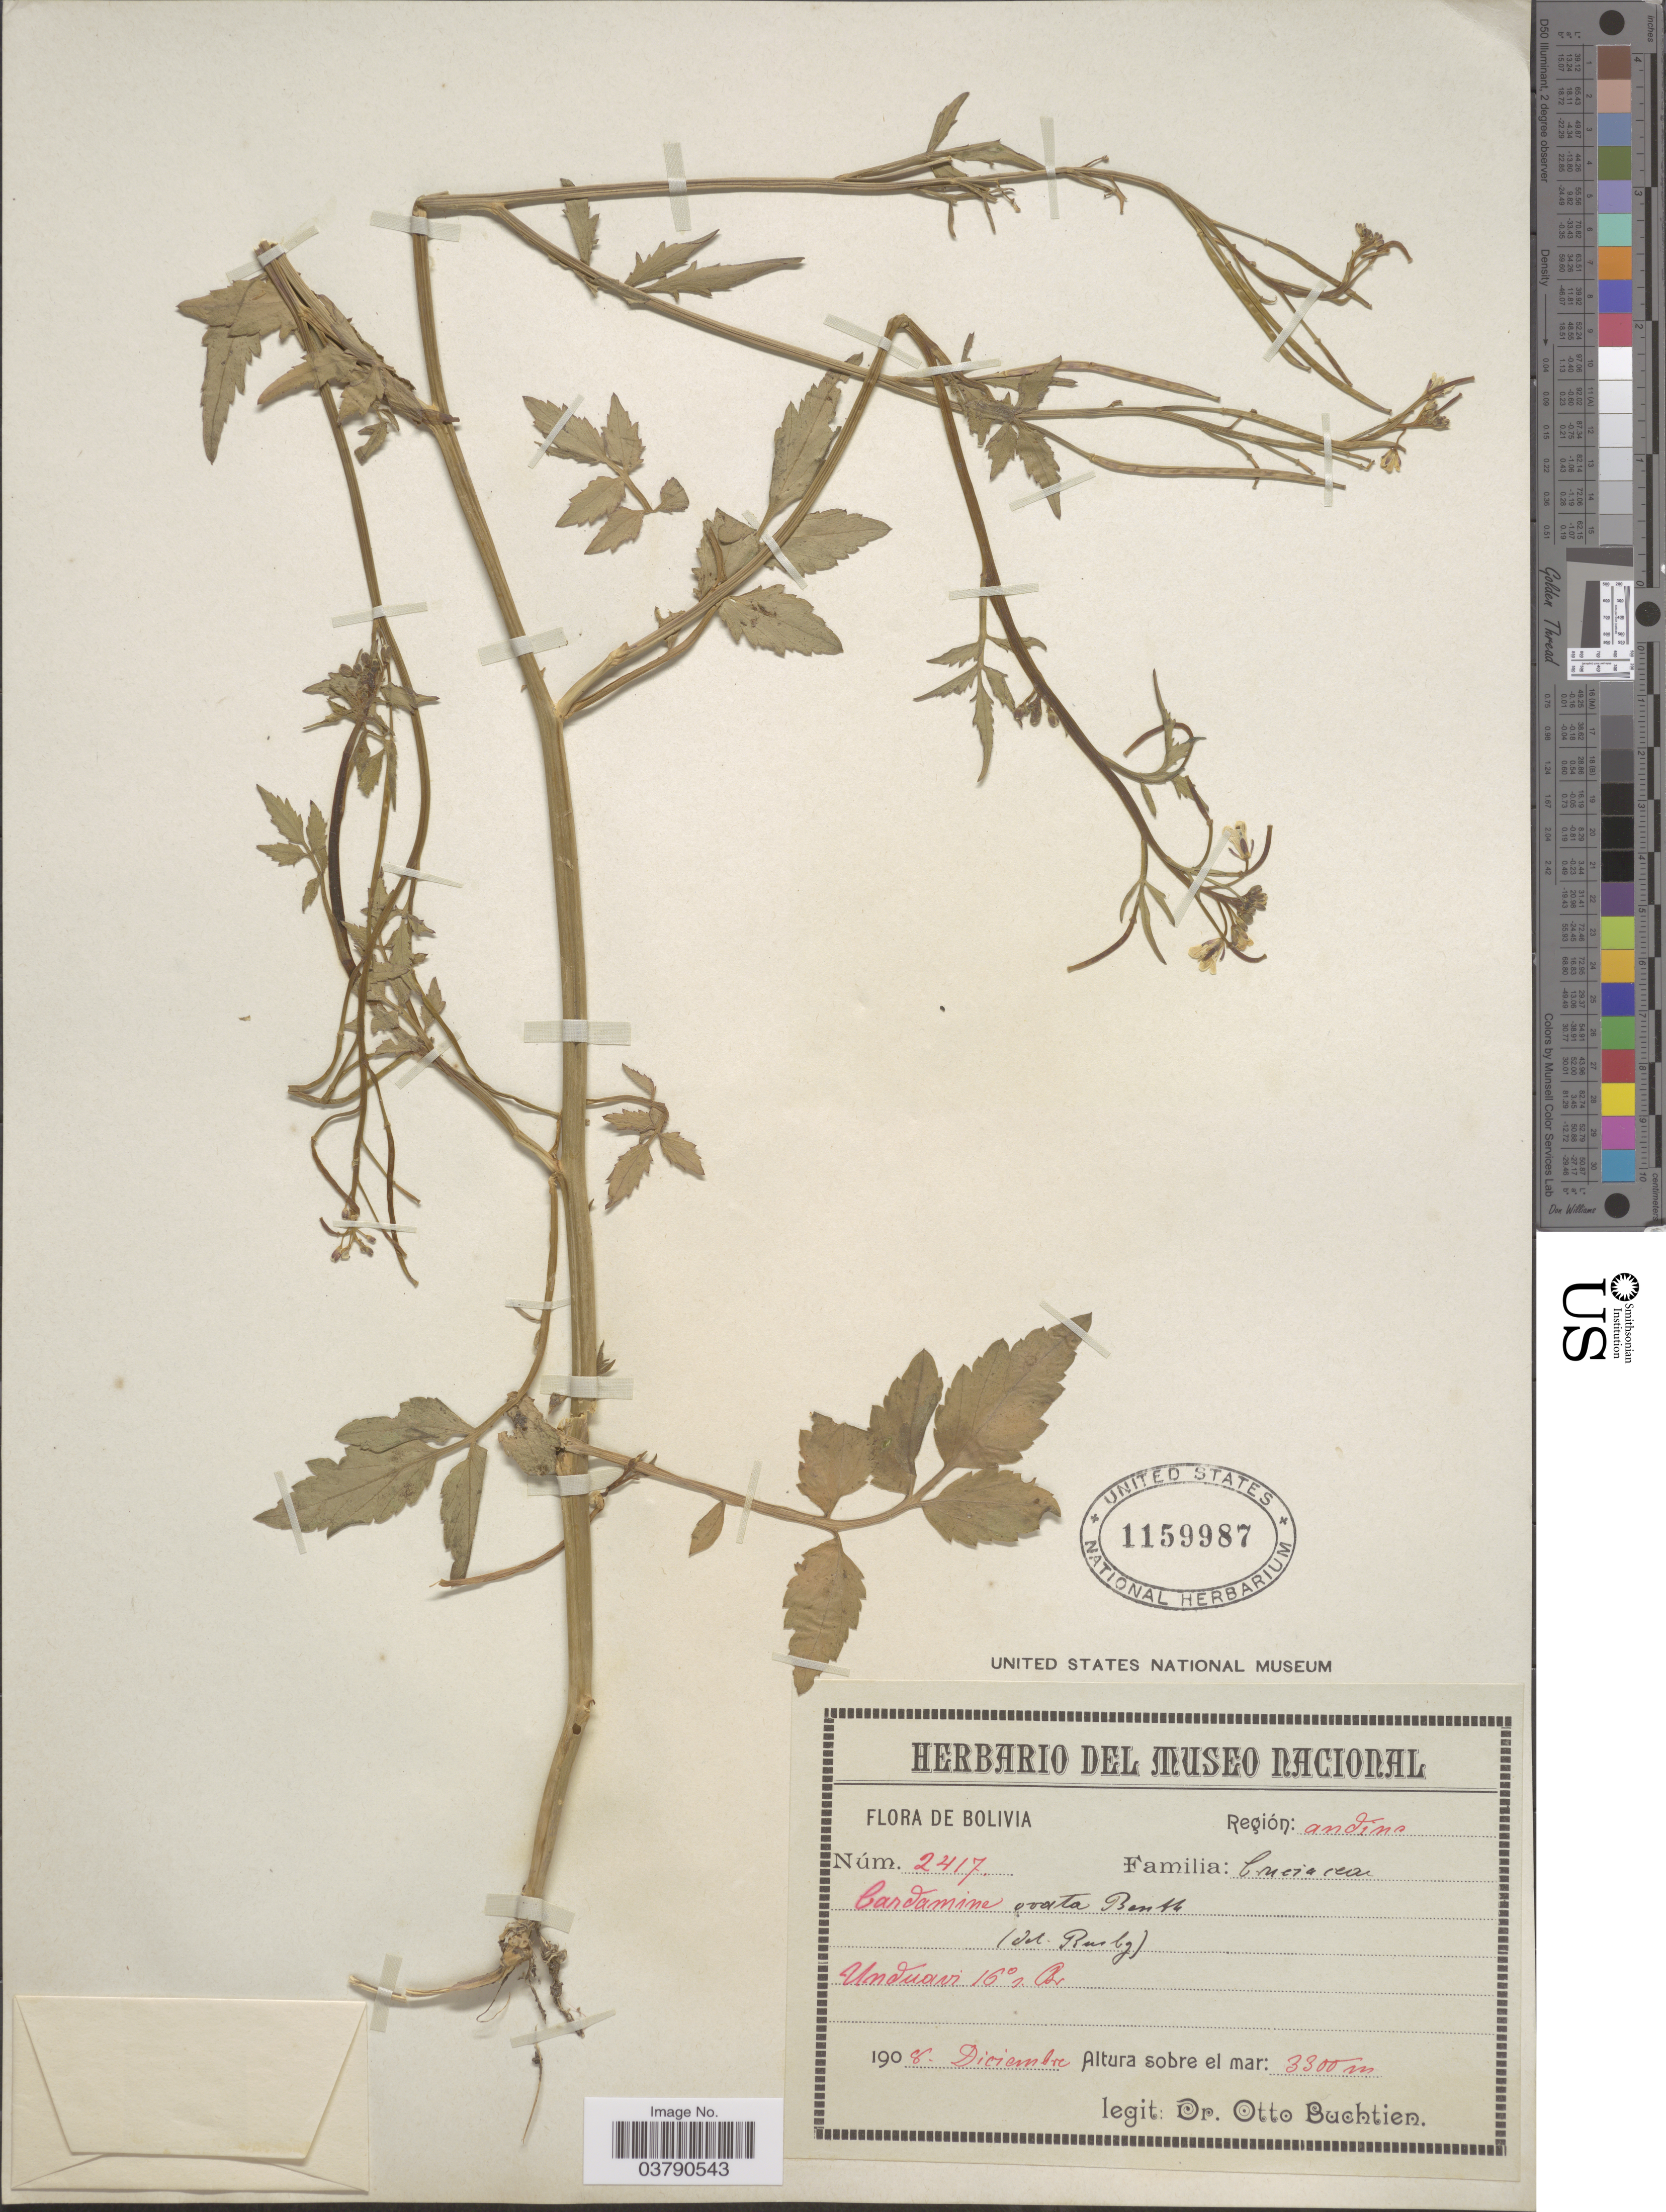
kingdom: Plantae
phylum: Tracheophyta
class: Magnoliopsida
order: Brassicales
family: Brassicaceae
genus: Cardamine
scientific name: Cardamine ovata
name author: Benth.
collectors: O. Buchtien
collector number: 2417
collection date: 1908-12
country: Bolivia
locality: Región: andina; Unduavi 16°s R.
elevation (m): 3300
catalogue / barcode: US 1159987